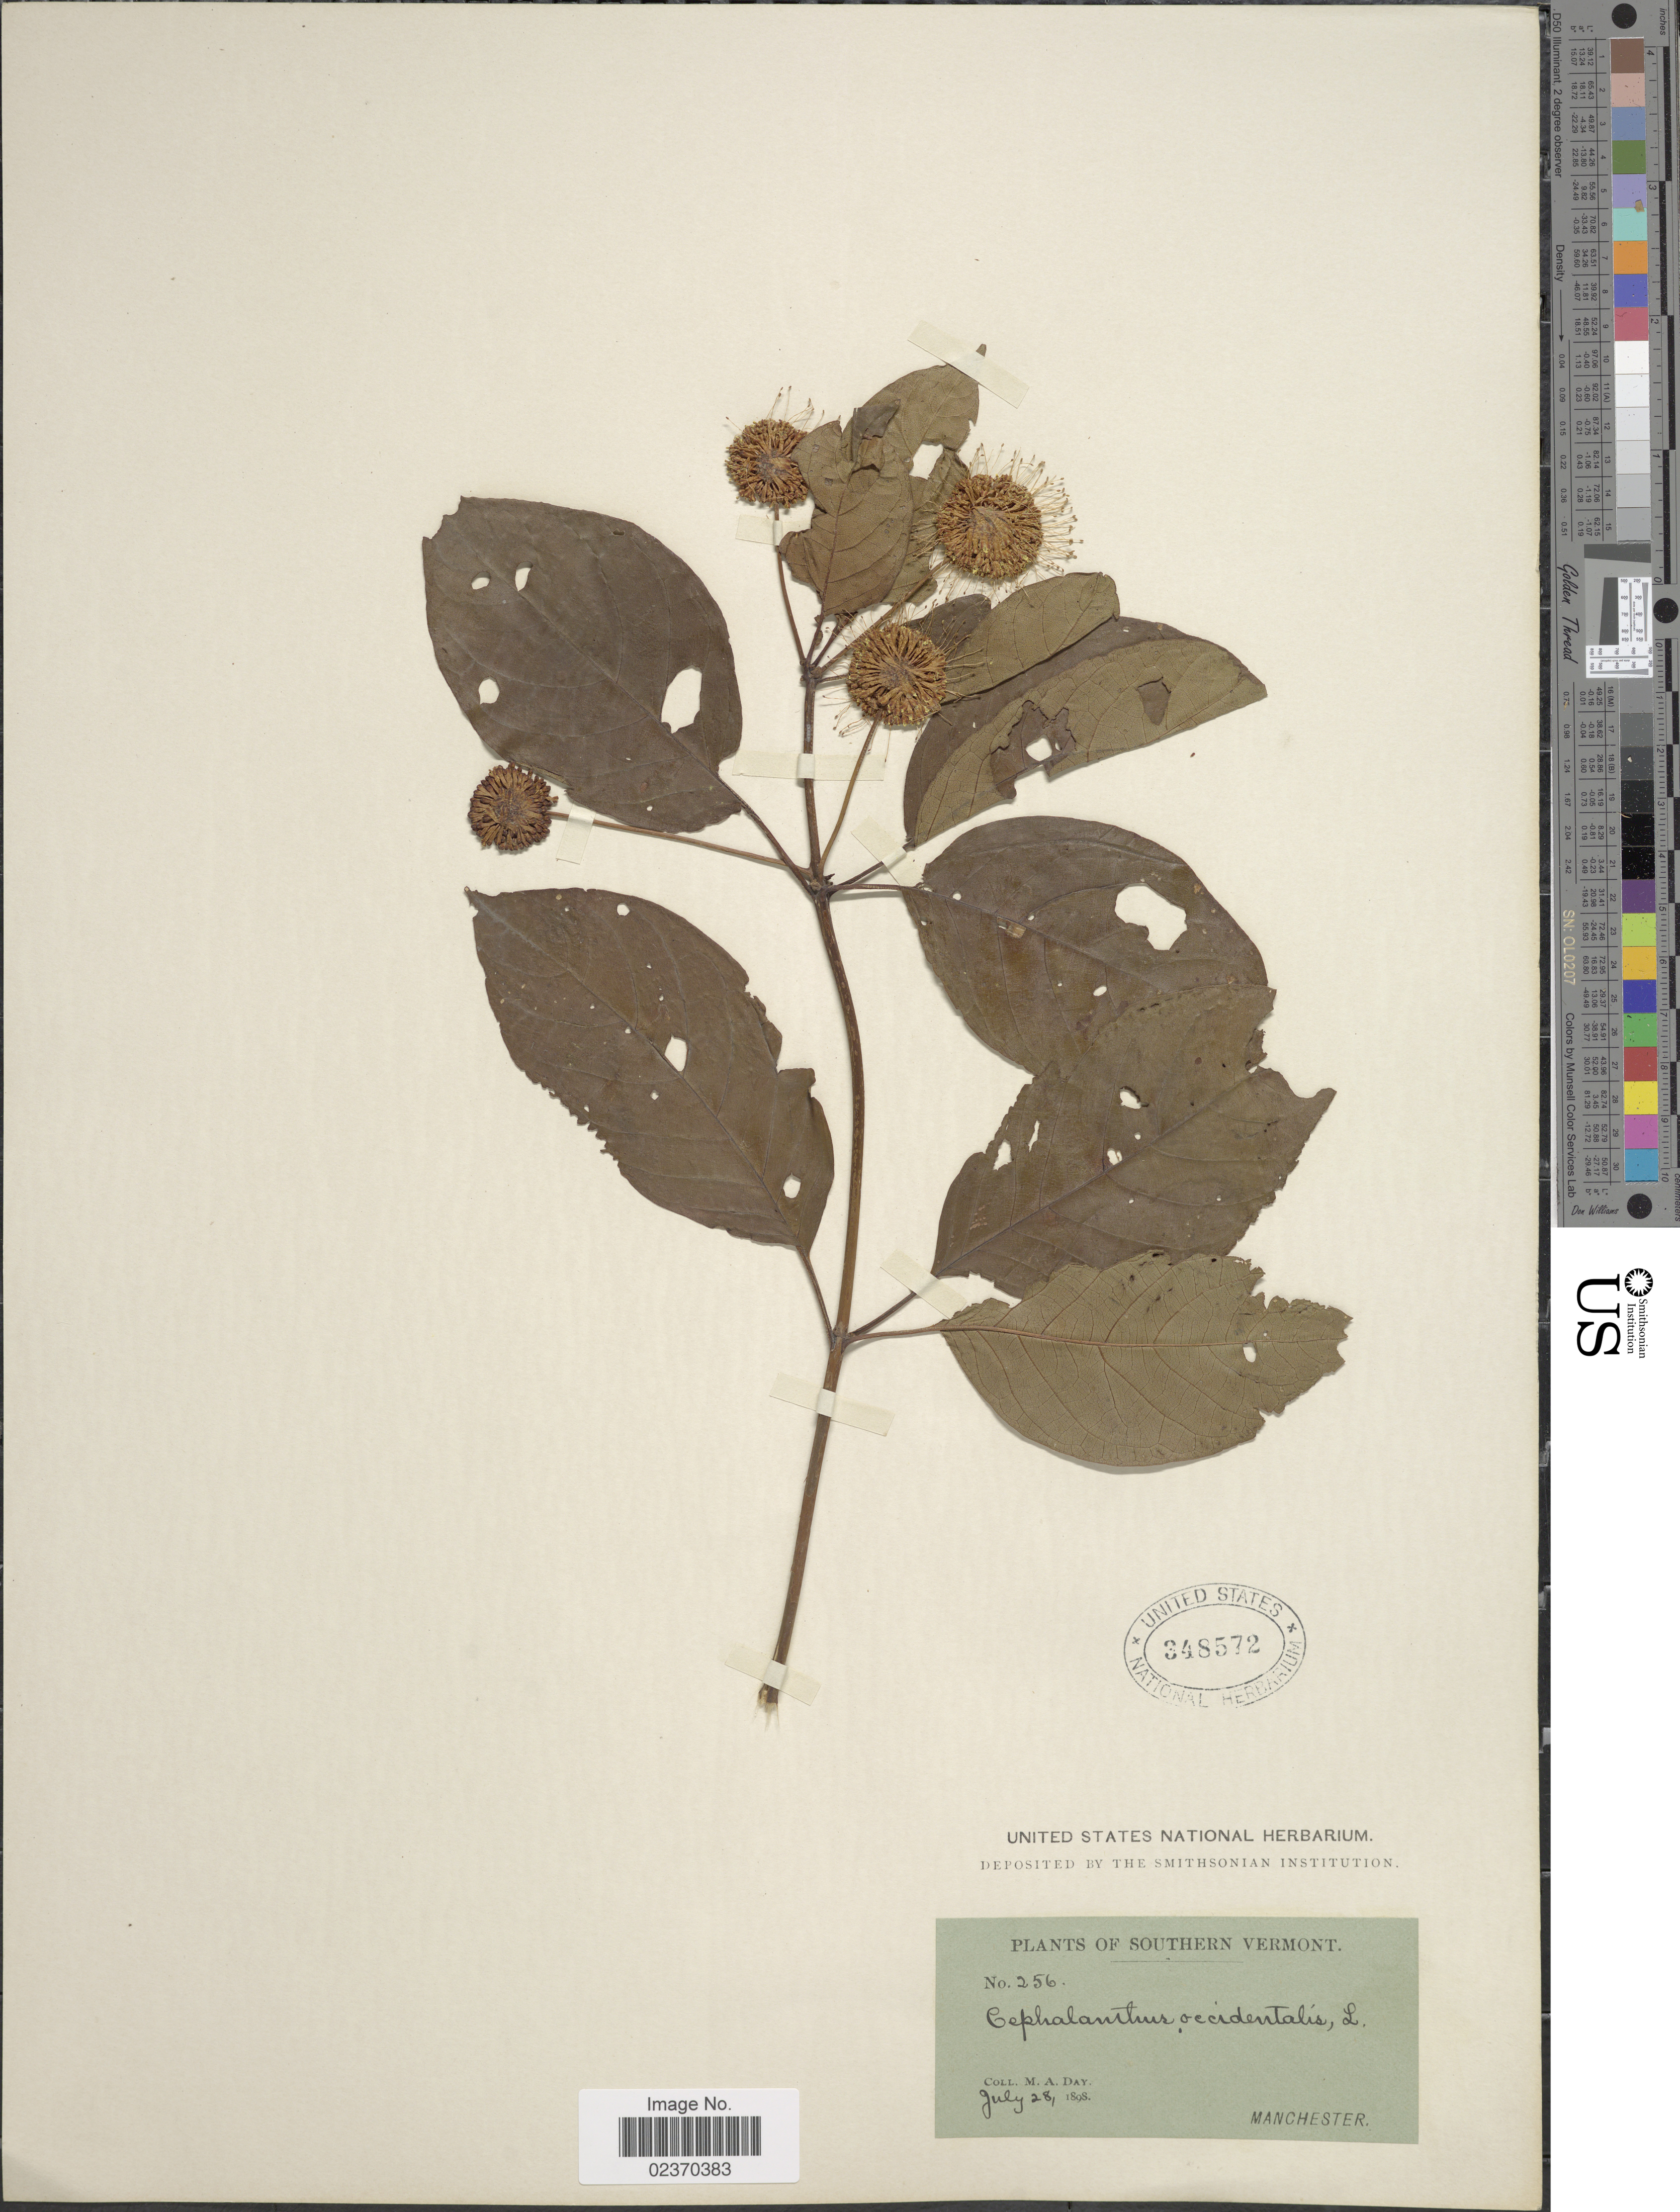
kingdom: Plantae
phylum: Tracheophyta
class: Magnoliopsida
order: Gentianales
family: Rubiaceae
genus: Cephalanthus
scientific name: Cephalanthus occidentalis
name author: L.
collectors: M. Day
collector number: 256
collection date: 1898-07-28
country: United States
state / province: Vermont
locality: Southern Vermont. Manchester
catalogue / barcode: US 348572